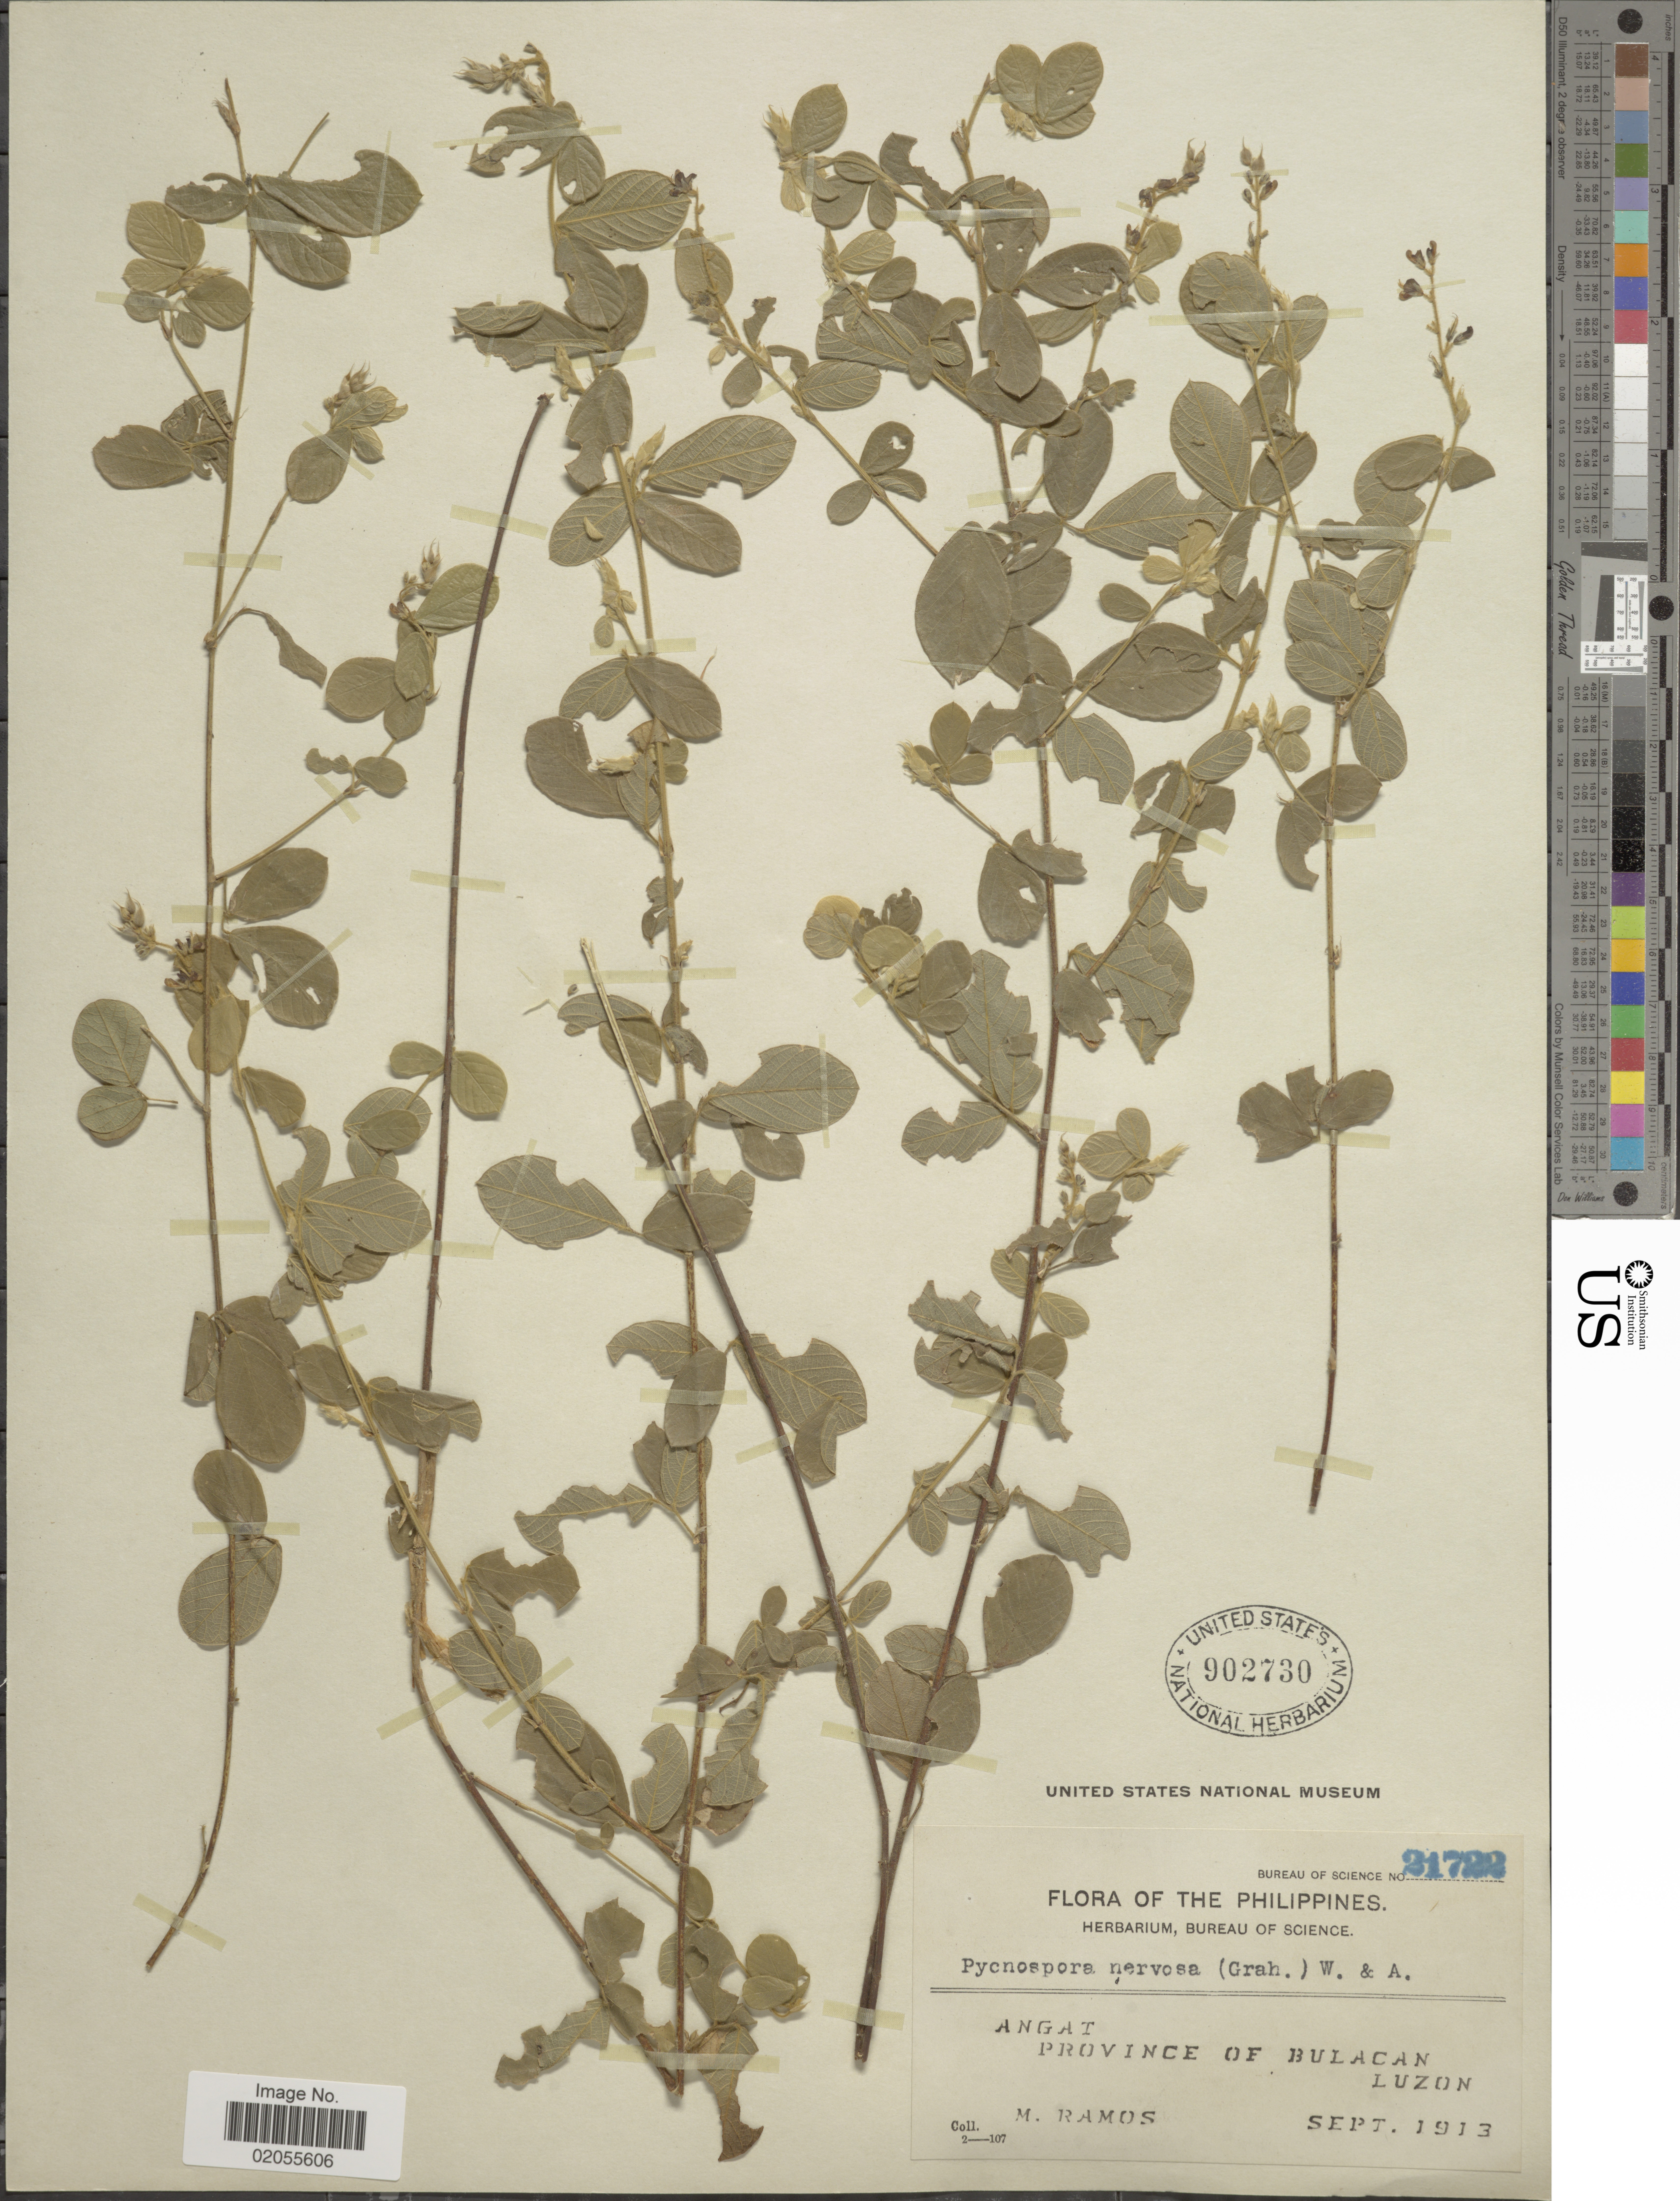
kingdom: Plantae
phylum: Tracheophyta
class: Magnoliopsida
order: Fabales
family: Fabaceae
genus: Pycnospora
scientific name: Pycnospora nervosa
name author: Wight & Arn.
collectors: M. Ramos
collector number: Bureau of Science 21722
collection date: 1913-09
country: Philippines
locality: Angat, Province of Bulacan, Luzon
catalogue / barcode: US 902730